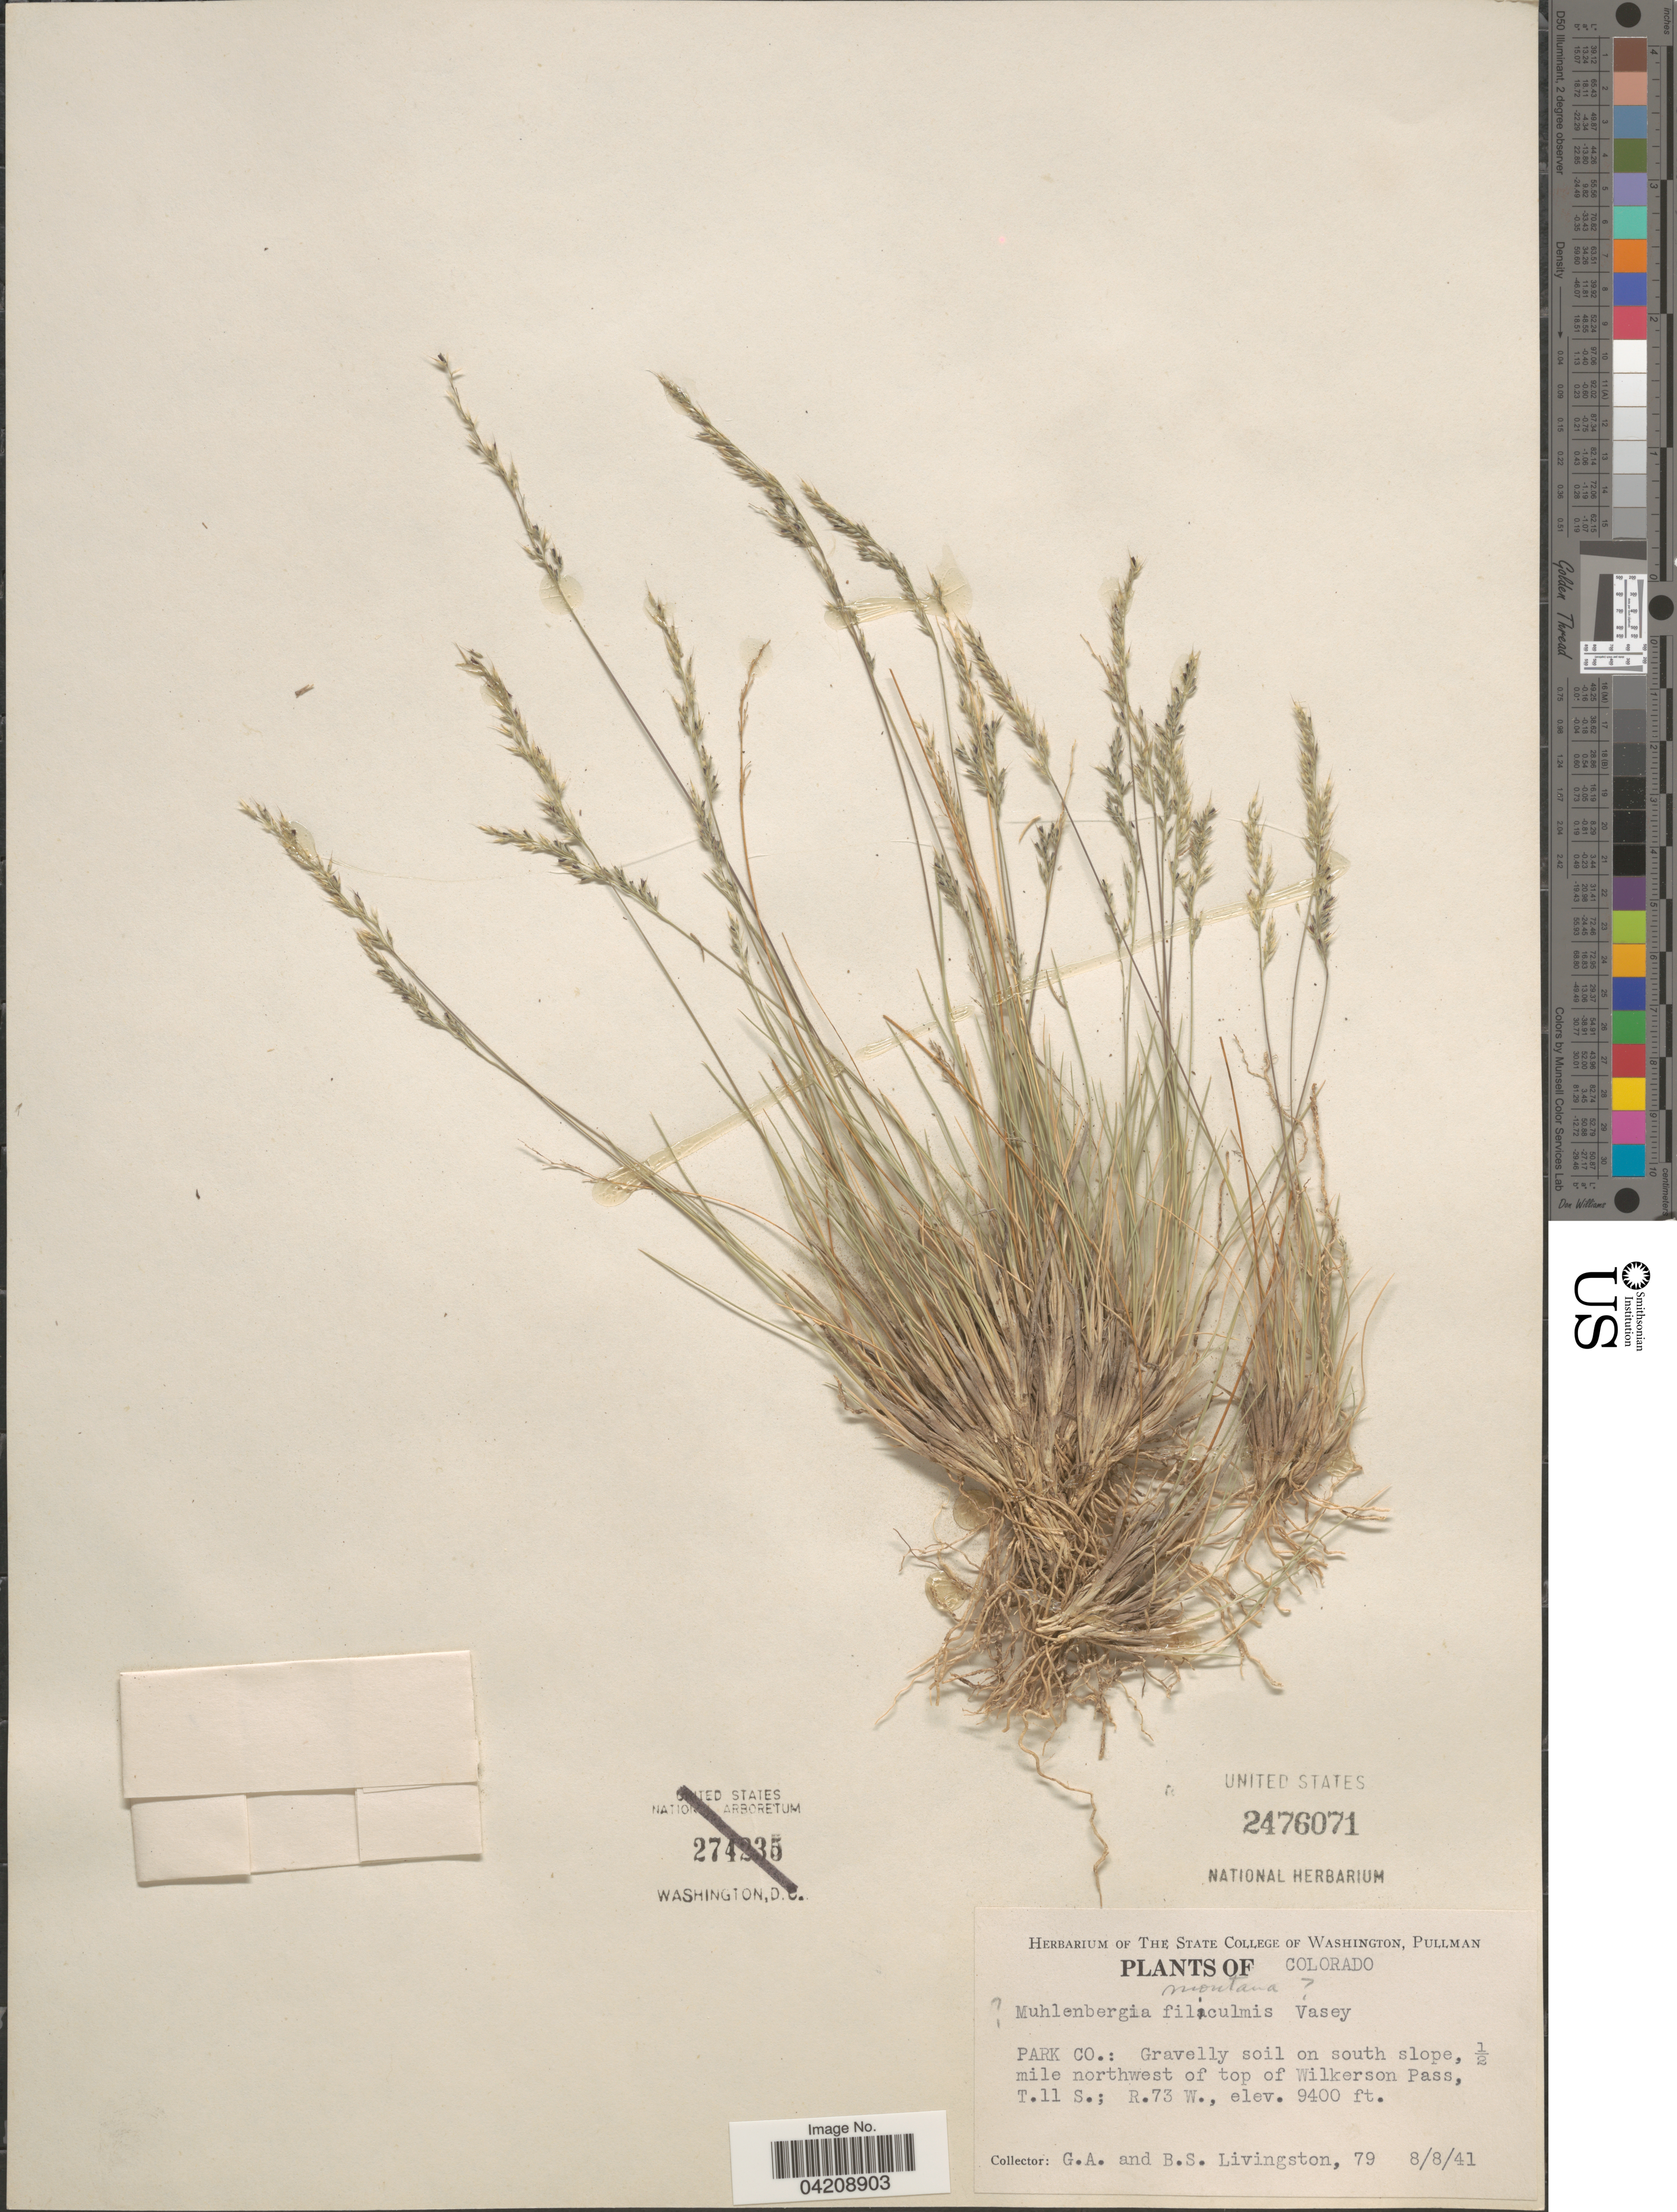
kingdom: Plantae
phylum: Tracheophyta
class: Liliopsida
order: Poales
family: Poaceae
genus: Muhlenbergia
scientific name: Muhlenbergia filiformis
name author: (Thurb. ex S. Watson) Rydb.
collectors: G. Livingston & B. Livingston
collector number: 79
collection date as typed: Transcribed d/m/y: 8/8/41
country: United States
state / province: Colorado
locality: Park Co.: Gravelly soil on south slope, ½ mile northwest of top of Wilkerson Pass, T.11 s.; R.73 W.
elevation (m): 2865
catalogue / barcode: US 2476071